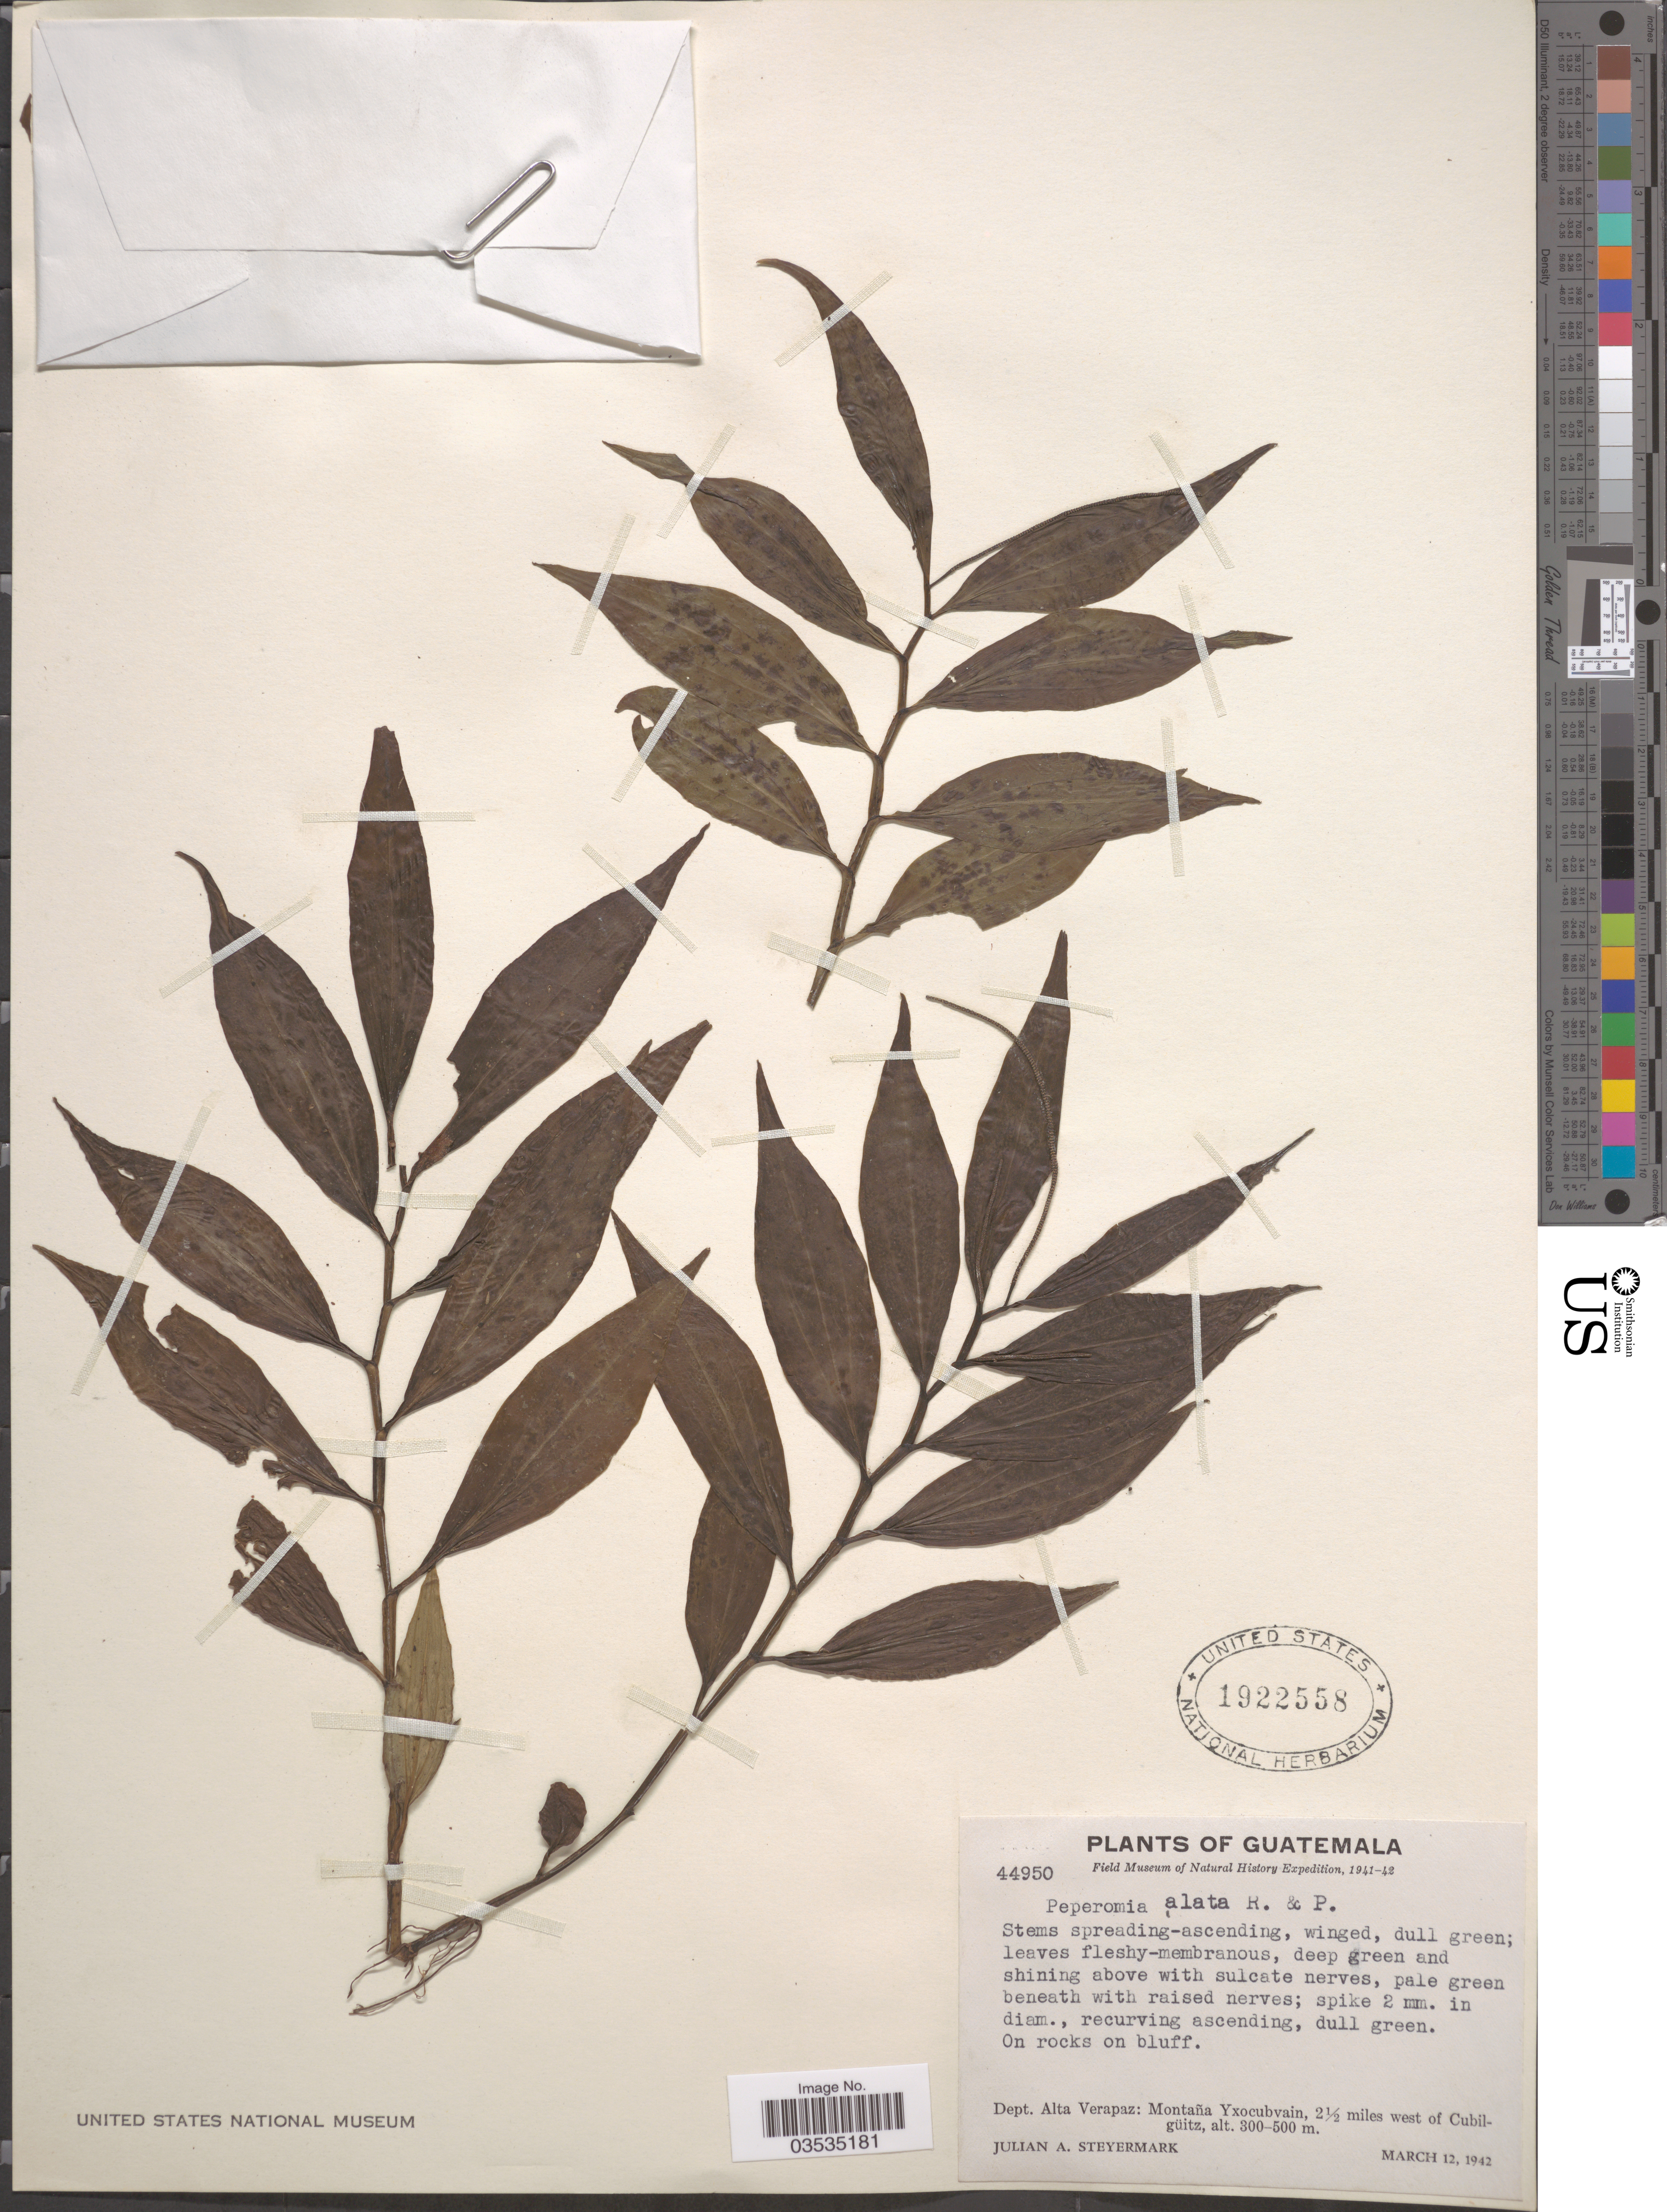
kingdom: Plantae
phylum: Tracheophyta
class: Magnoliopsida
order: Piperales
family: Piperaceae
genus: Peperomia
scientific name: Peperomia alata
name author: Ruiz & Pav.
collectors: J. Steyermark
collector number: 44950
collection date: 1942-03-12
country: Guatemala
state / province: Alta Verapaz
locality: Dept. Alta Verapaz: Montaña Yxocubvain, 2½ miles west of Cubilgüitz.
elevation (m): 300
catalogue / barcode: US 1922558